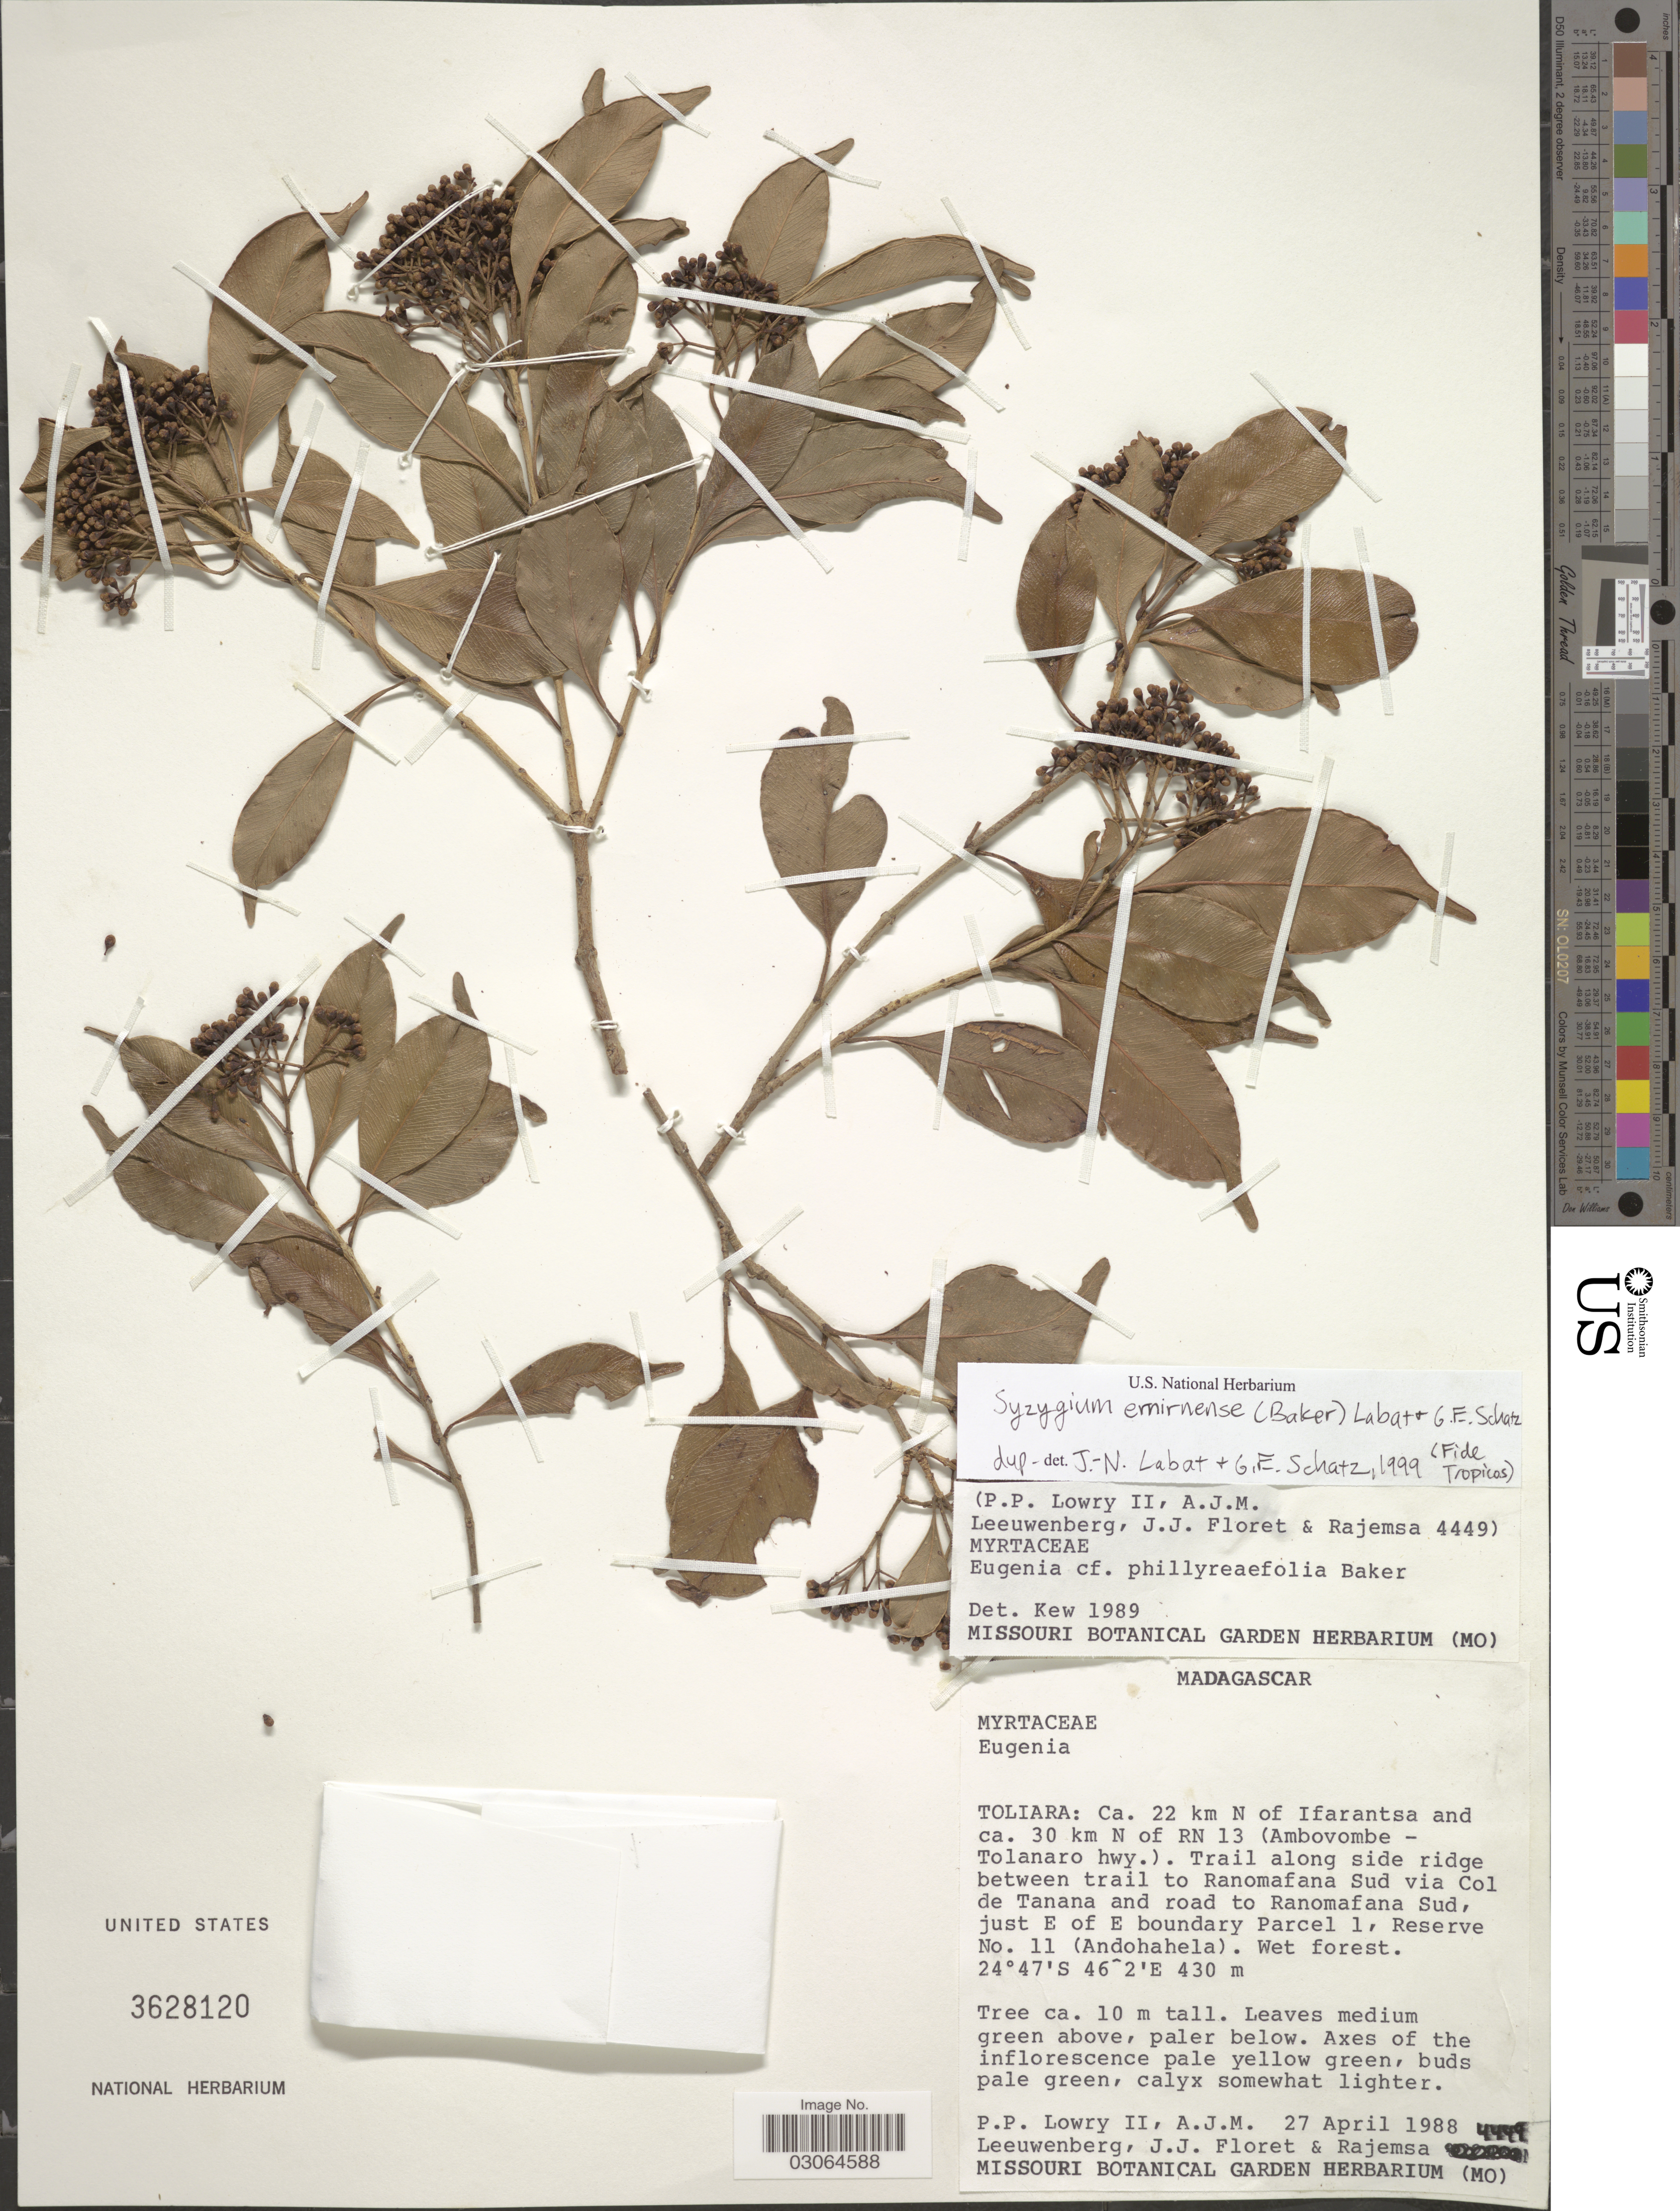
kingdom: Plantae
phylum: Tracheophyta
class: Magnoliopsida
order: Myrtales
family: Myrtaceae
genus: Syzygium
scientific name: Syzygium emirnense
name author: (Baker) Labat & G.E. Schatz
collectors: P. Lowry, A. J. M. Leeuwenberg, J. Floret & -. Rajemsa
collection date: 1988-04-27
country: Madagascar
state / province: Anosy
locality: Ca. 22 km N of Ifarantsa and ca. 30 km N of RN 13 (Ambovombe-Tolanaro hwy.). Trail along side ridge between trail to Ranomafana Sud via Col de Tanana and road to Ranomafana Sud, just E of E boundary Parcel 1, Reserve No. 11 (Andohahela).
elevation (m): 430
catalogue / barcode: US 3628120